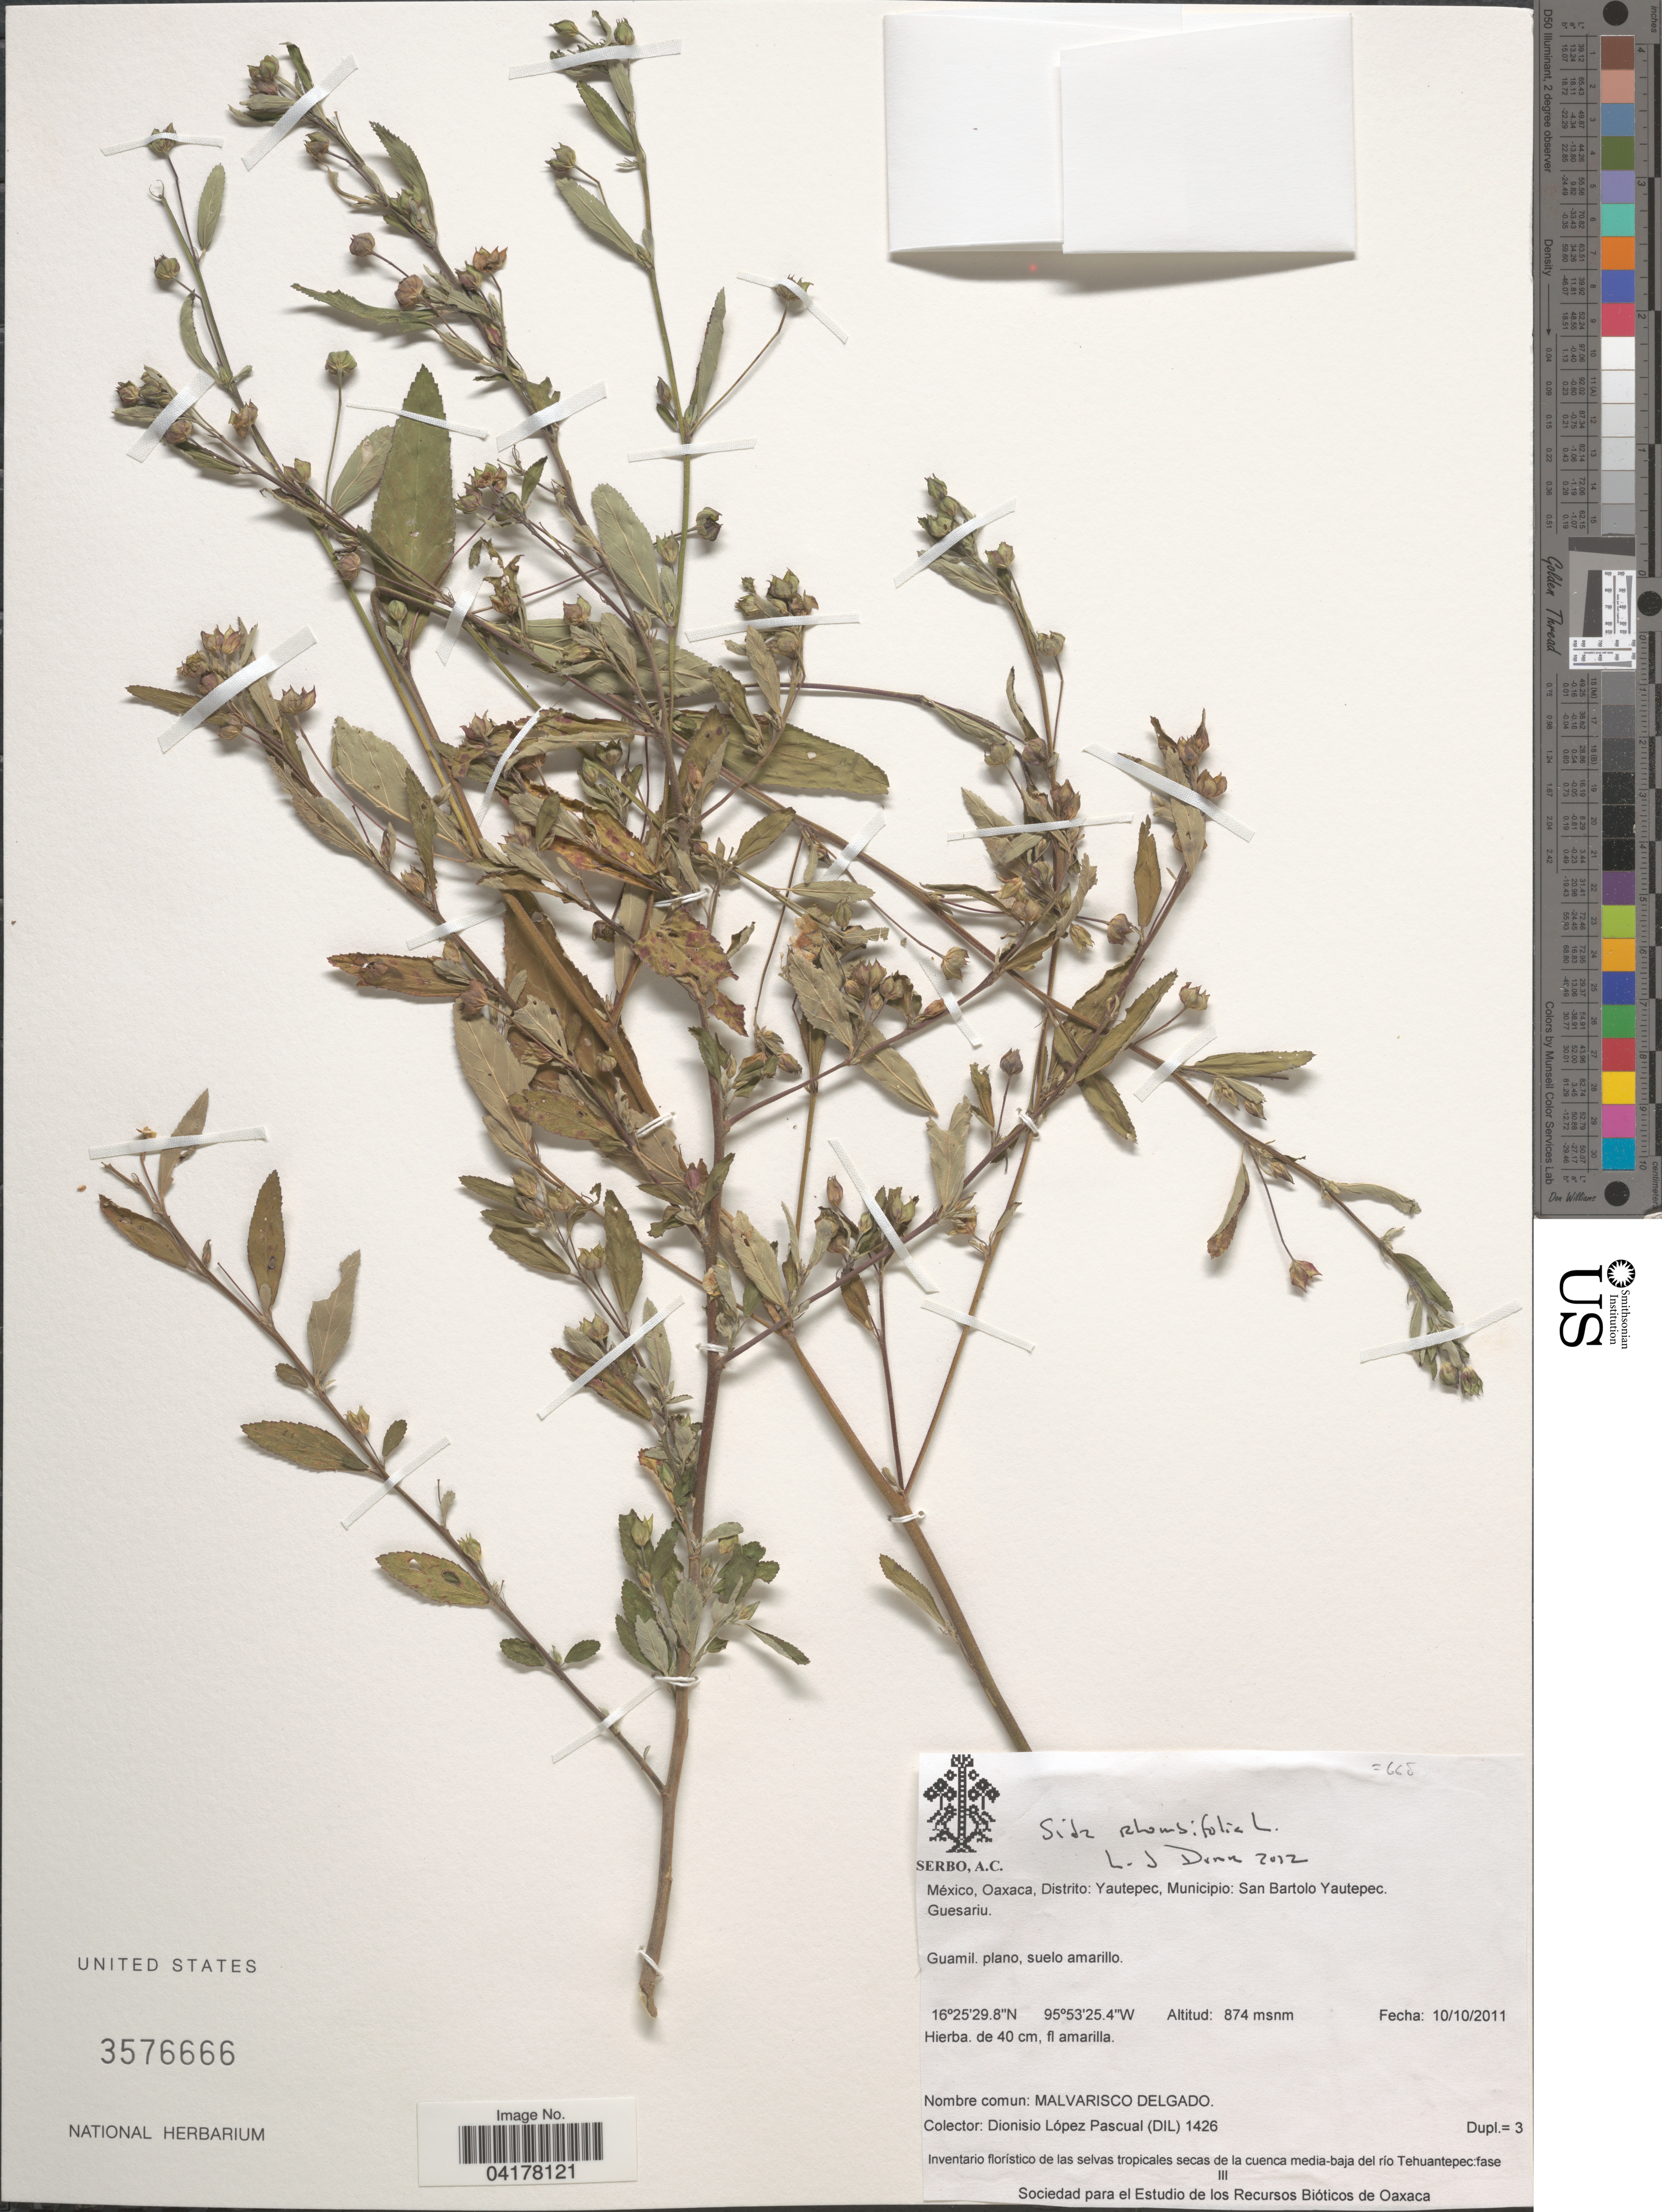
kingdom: Plantae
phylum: Tracheophyta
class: Magnoliopsida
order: Malvales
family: Malvaceae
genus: Sida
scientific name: Sida rhombifolia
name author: L.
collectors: D. Lopez Pascual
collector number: (DIL) 1426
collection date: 2011-10-10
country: Mexico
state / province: Oaxaca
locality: Distrito: Yautepec, Municipio: San Bartolo Yautepec. Guesariu.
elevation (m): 874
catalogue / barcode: US 3576666